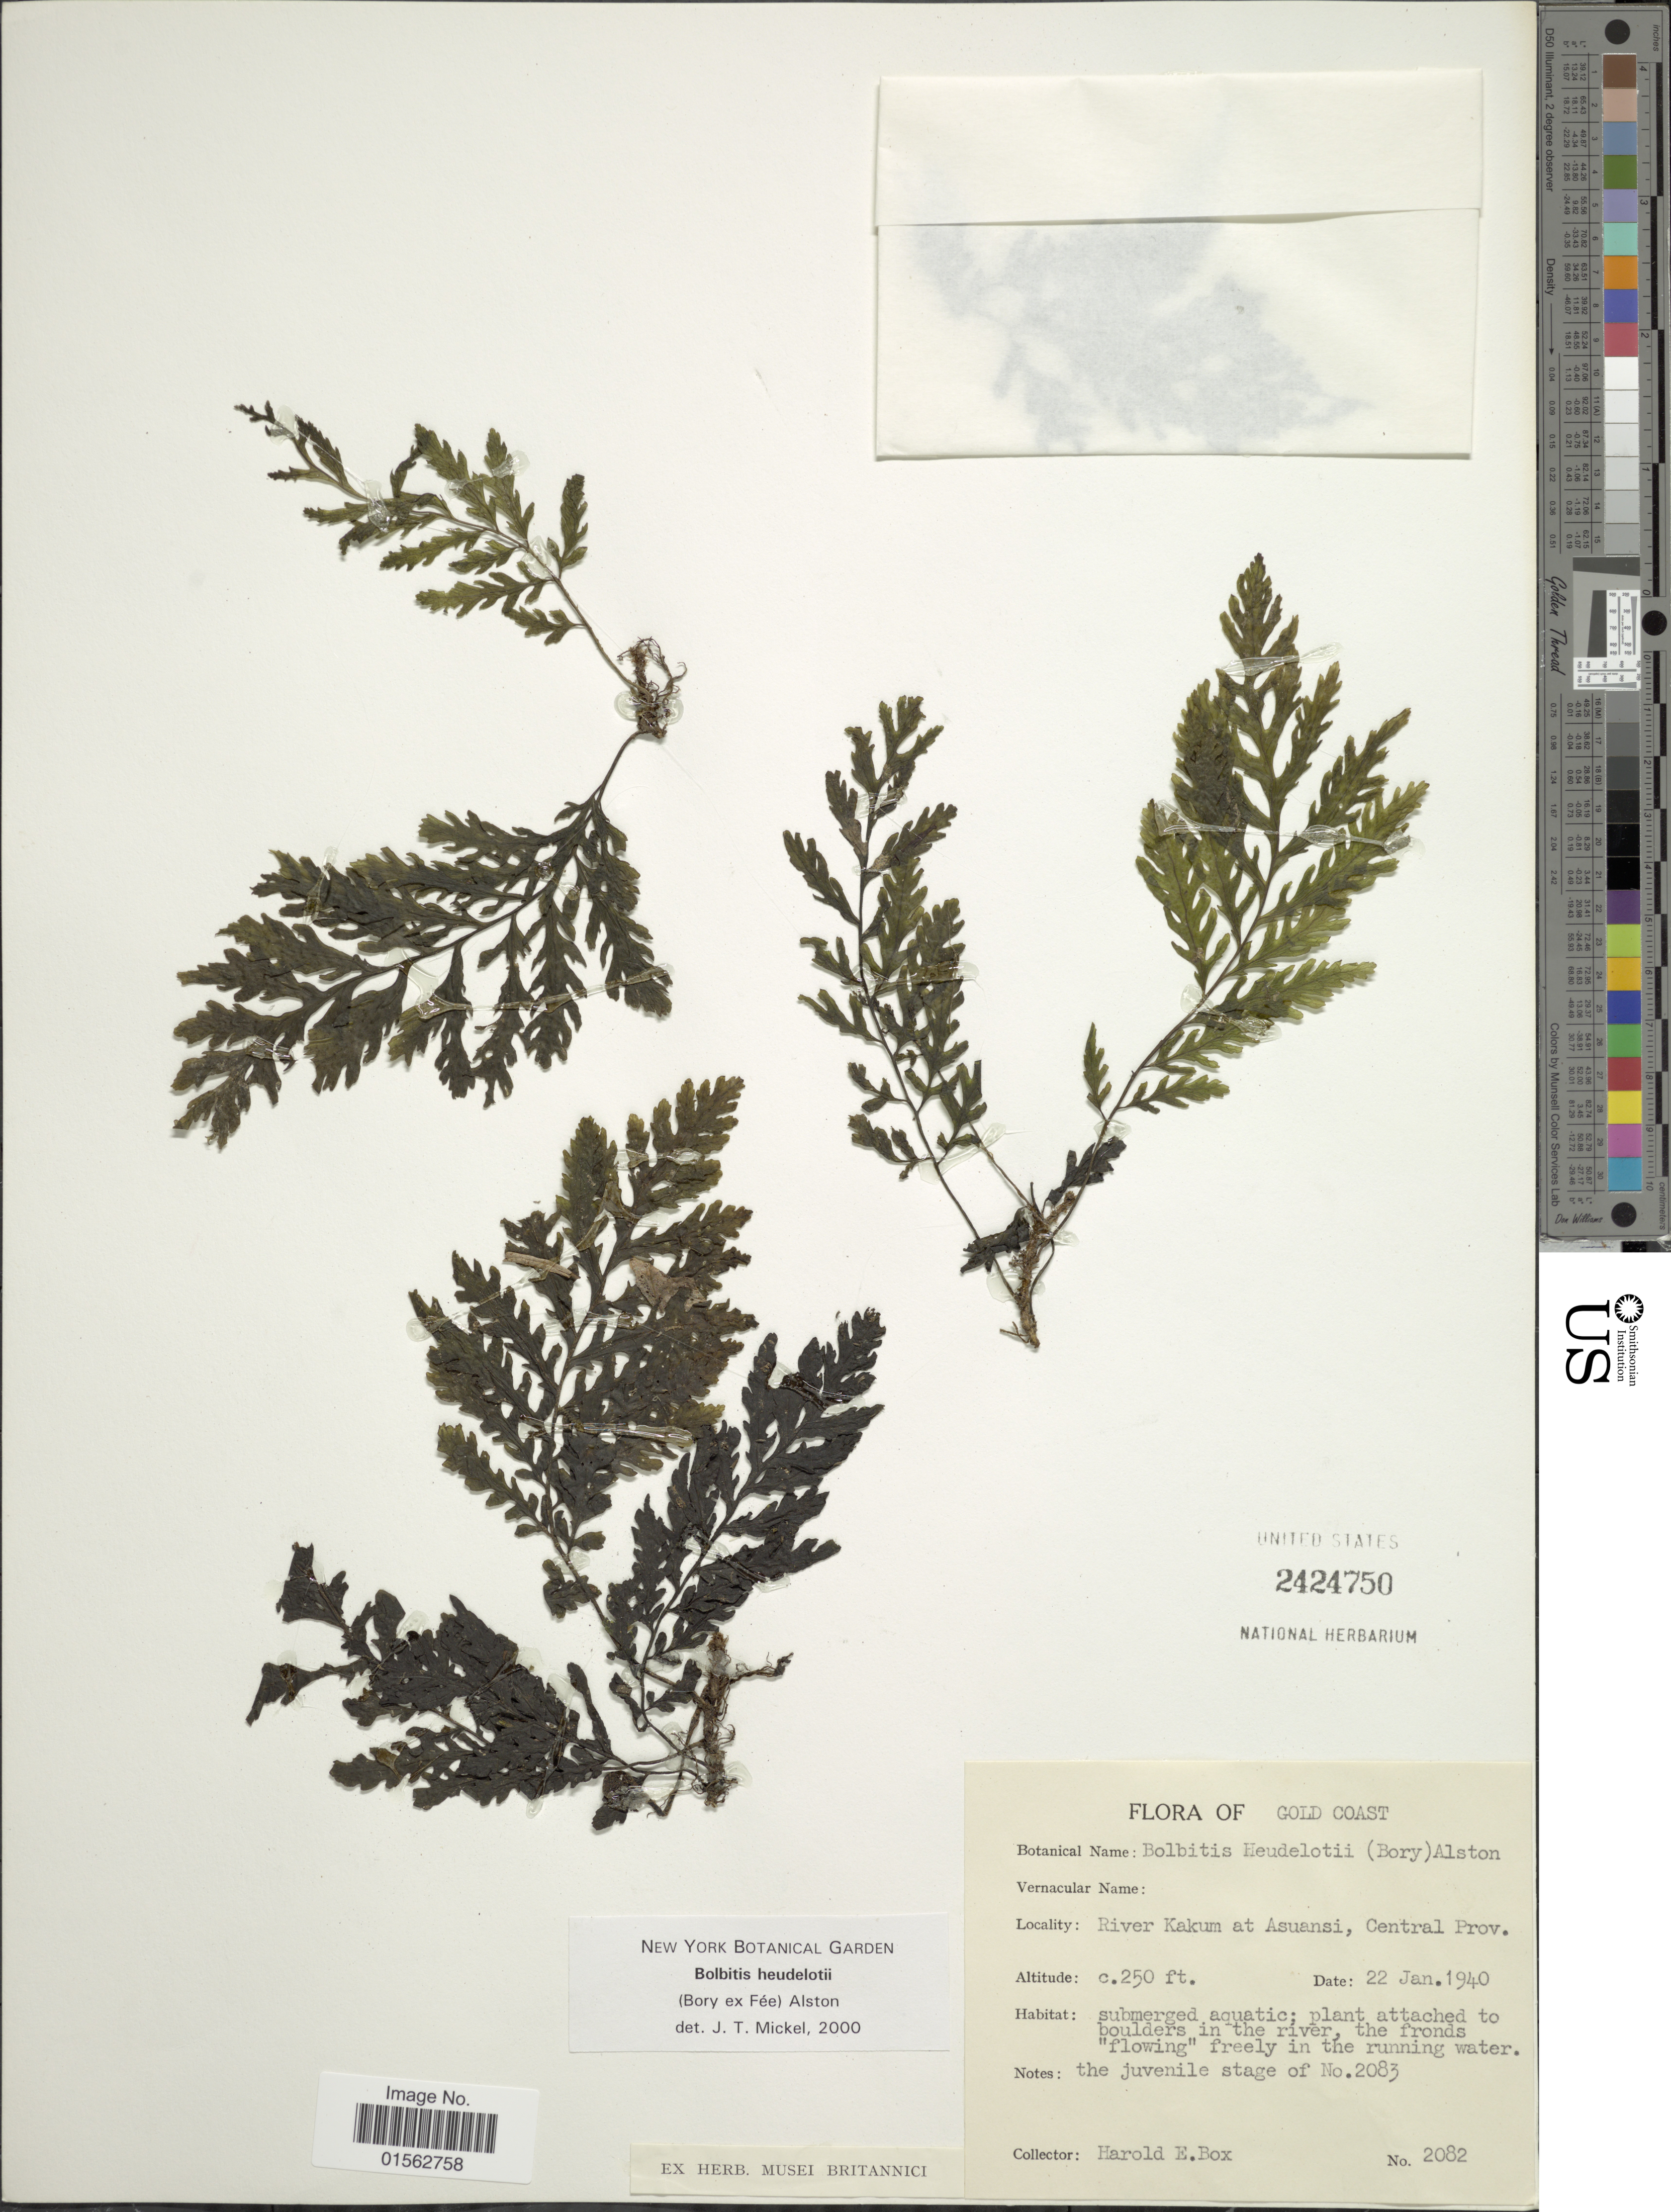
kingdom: Plantae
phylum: Tracheophyta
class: Polypodiopsida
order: Polypodiales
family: Dryopteridaceae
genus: Bolbitis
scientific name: Bolbitis heudelotii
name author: (Bory ex Fée) Alston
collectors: H. E. Box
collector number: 2082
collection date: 1940-01-22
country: Ghana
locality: Gold Coast, River Kakum at Asuansi, Central Prov., submerged aquatic; plant attached to boulders in the river, the fronds "flowing" freely in the running water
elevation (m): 76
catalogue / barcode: US 2424750